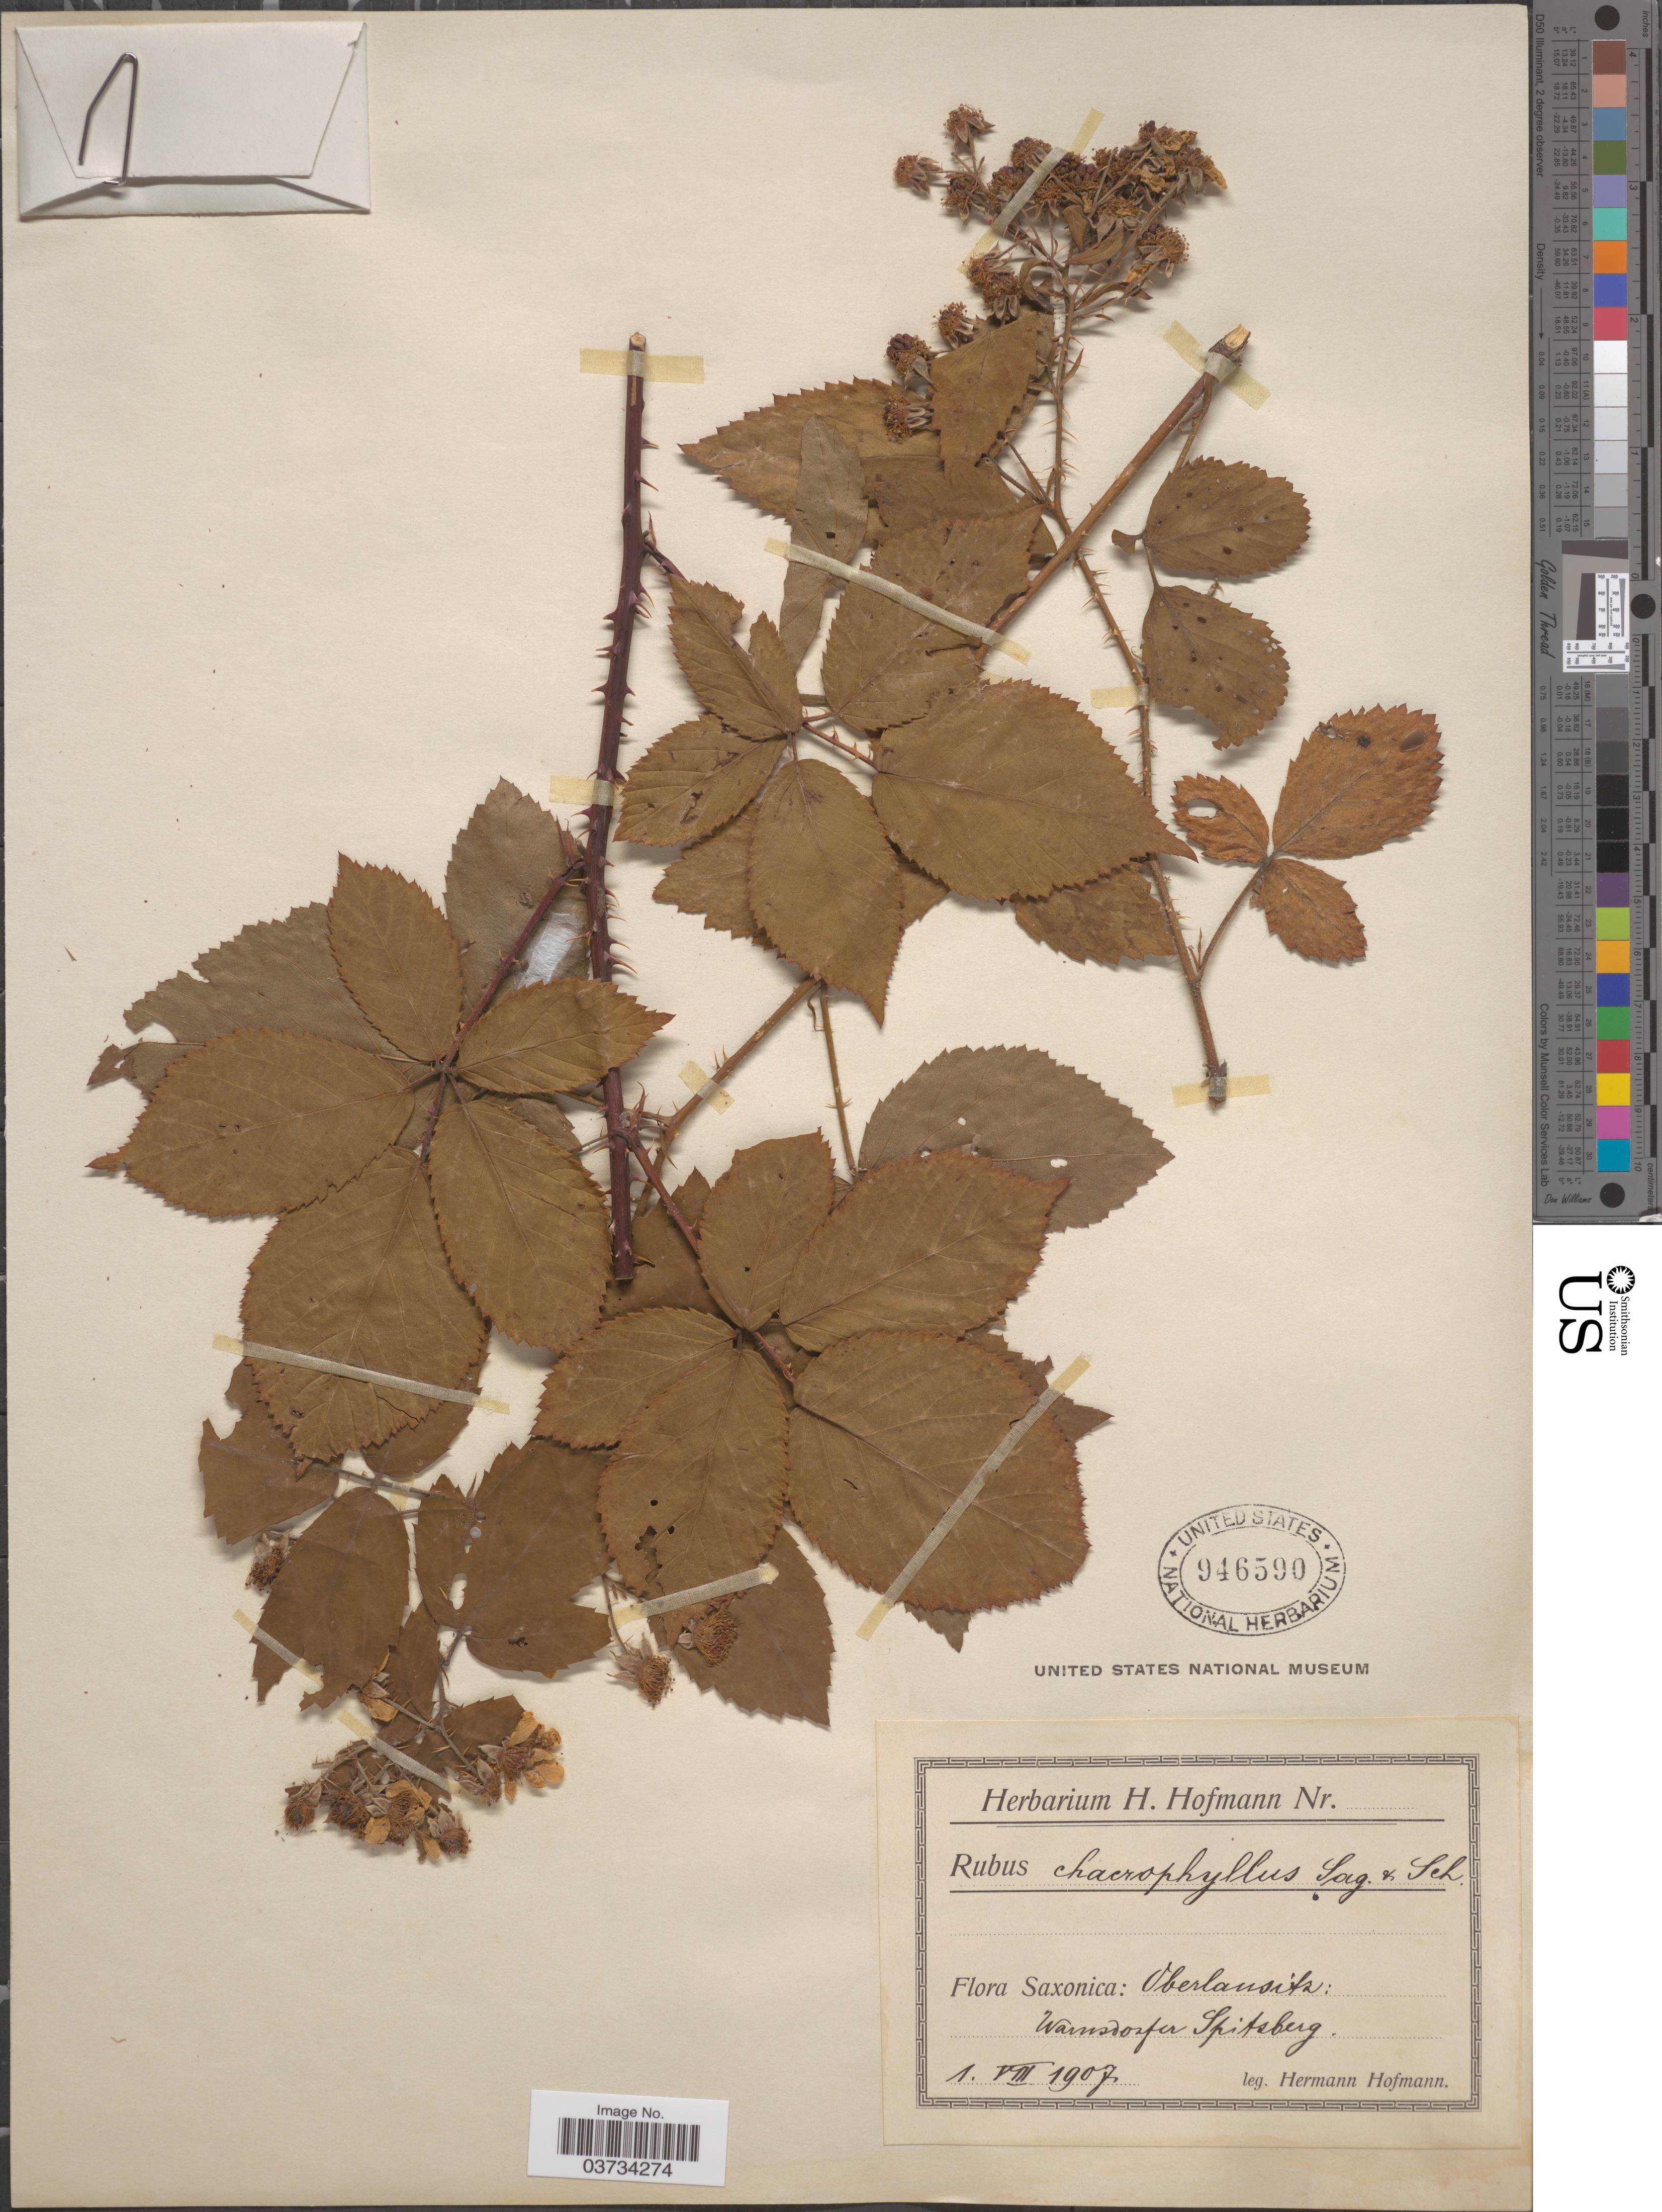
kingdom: Plantae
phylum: Tracheophyta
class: Magnoliopsida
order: Rosales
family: Rosaceae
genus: Rubus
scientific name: Rubus chaerophyllus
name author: Sagorski & W. Schultze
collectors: H. Hofmann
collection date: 1907-08-01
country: Germany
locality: Saxonica: Oberlausitz: Warnsdorfer Spitsberg.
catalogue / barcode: US 946590